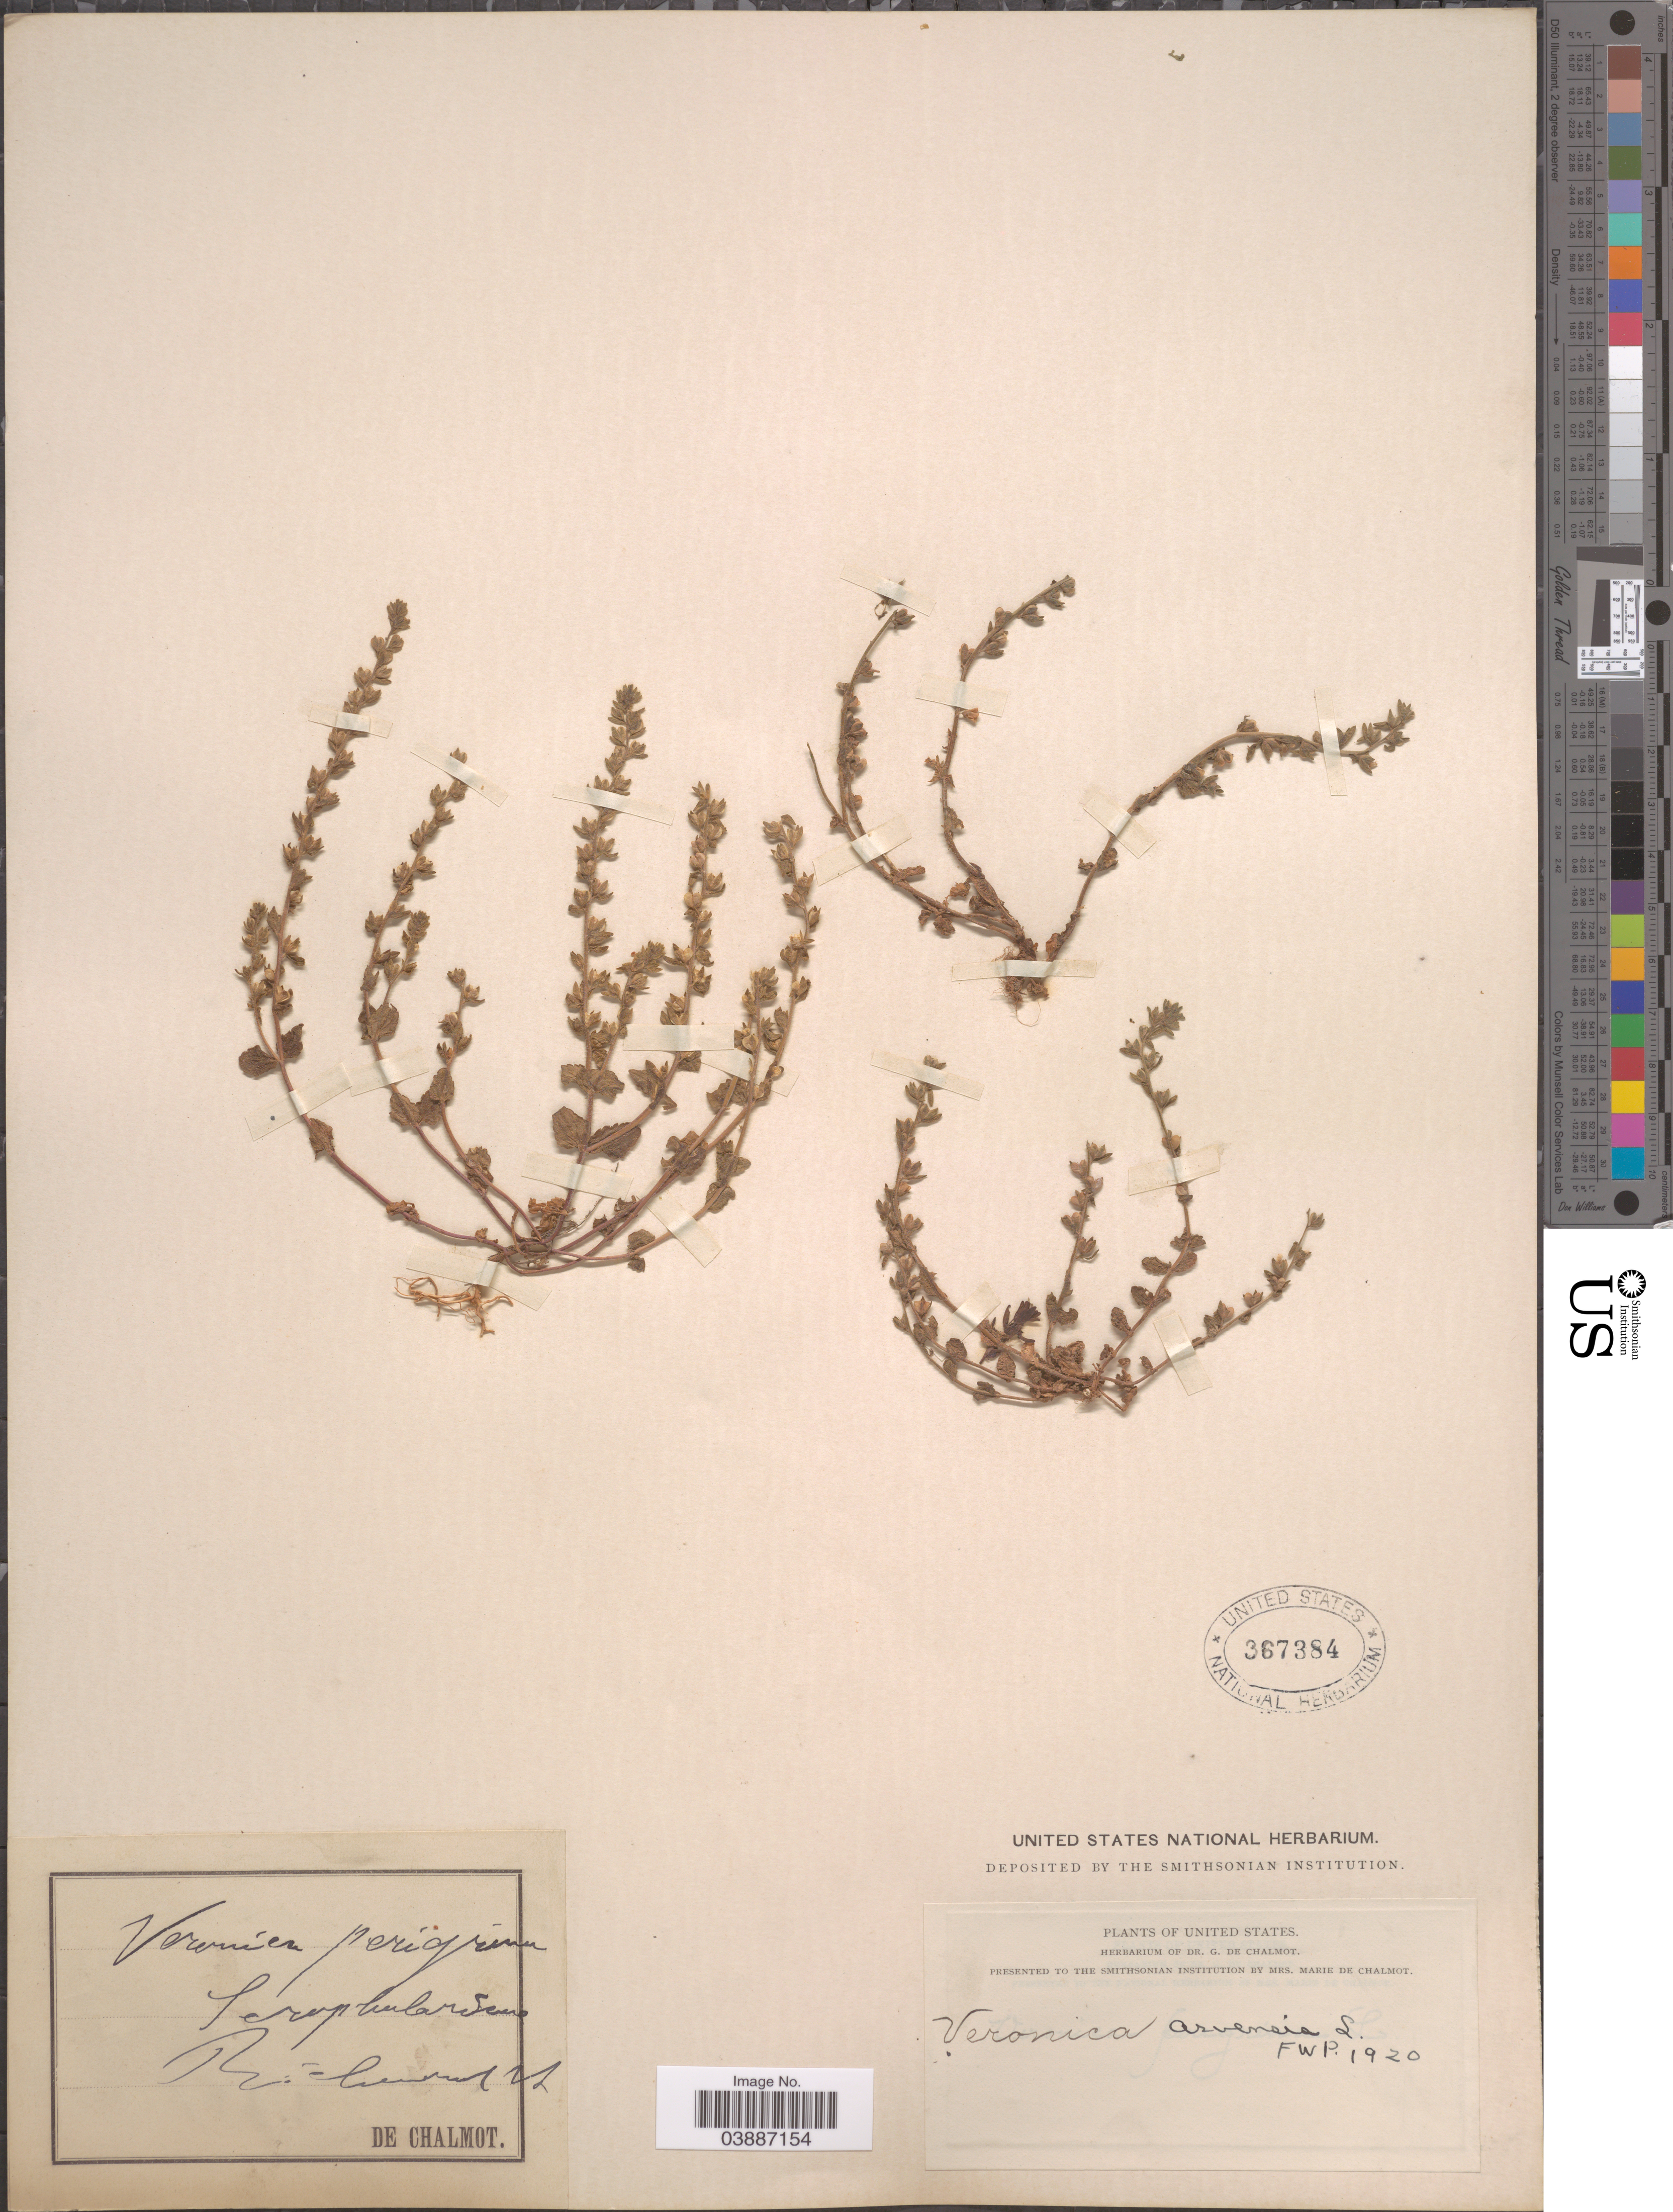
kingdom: Plantae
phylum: Tracheophyta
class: Magnoliopsida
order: Lamiales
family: Plantaginaceae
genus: Veronica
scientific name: Veronica arvensis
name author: L.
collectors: De Chalmot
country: United States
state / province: Vermont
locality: Richmond.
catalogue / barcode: US 367384